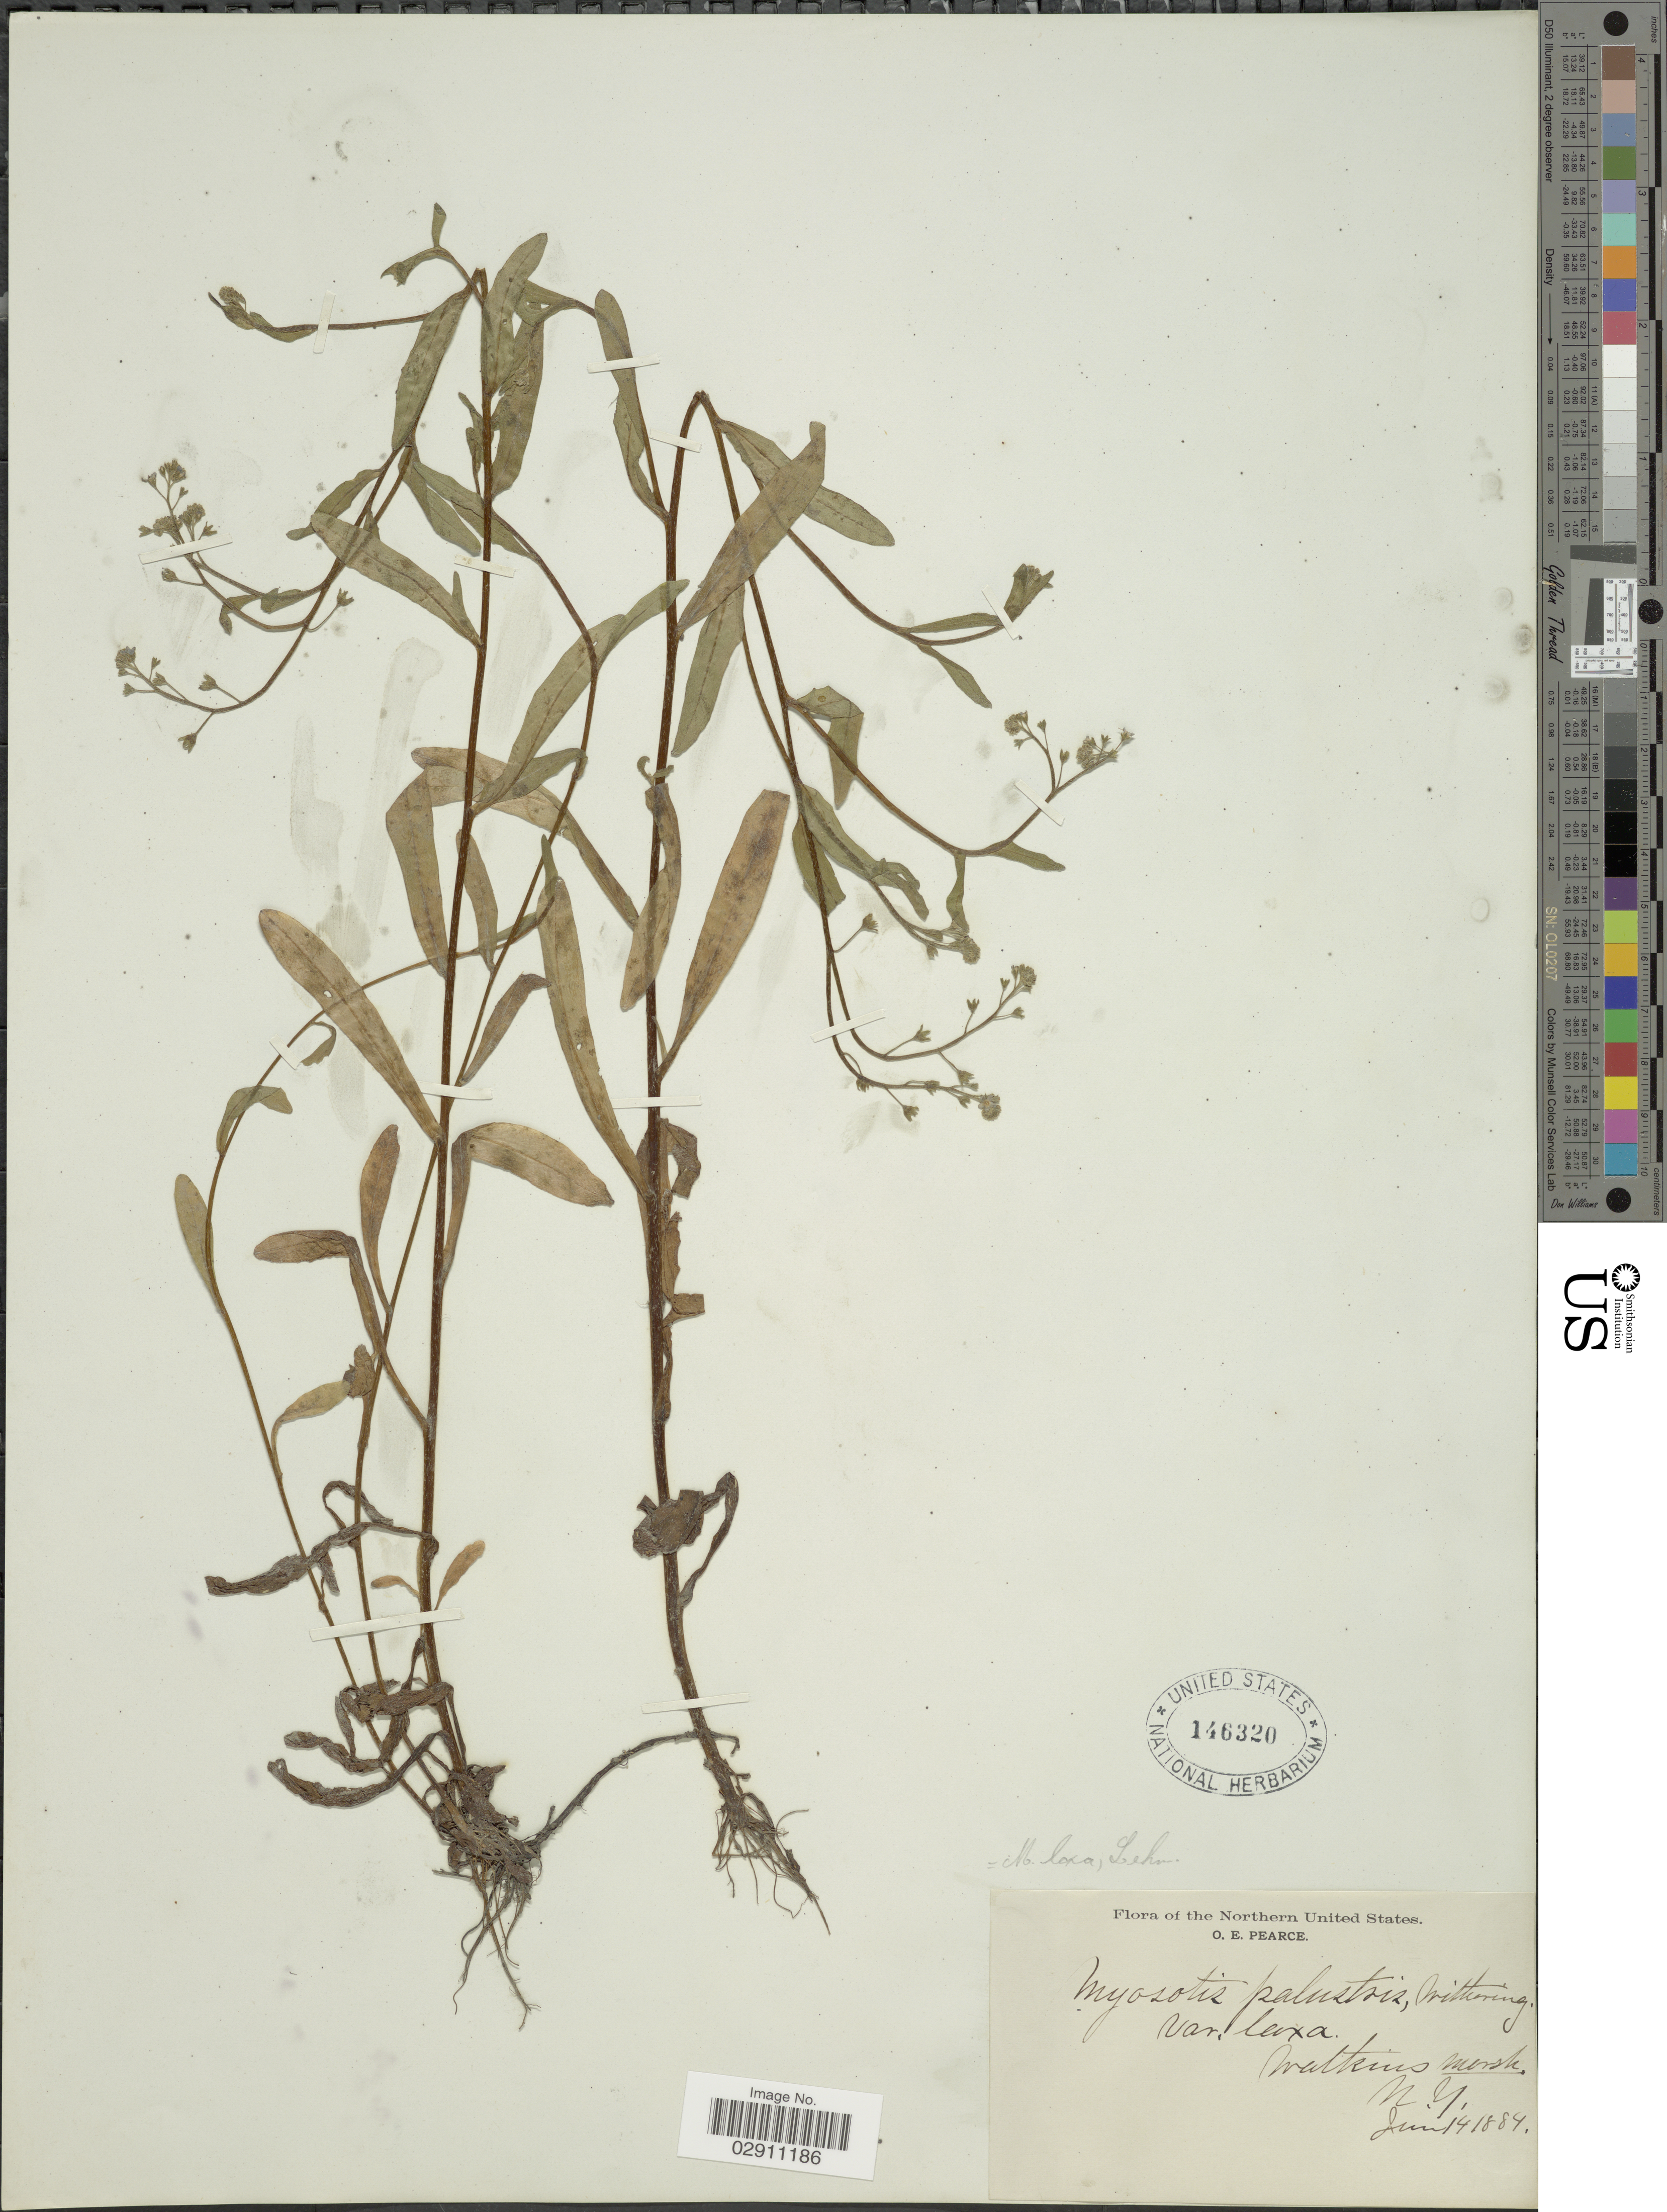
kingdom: Plantae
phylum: Tracheophyta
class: Magnoliopsida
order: Boraginales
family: Boraginaceae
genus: Myosotis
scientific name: Myosotis laxa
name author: F. Lehm.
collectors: O. E. Pearce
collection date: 1884-06-14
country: United States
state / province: New York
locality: Northern United States, Watkins marsh.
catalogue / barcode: US 146320